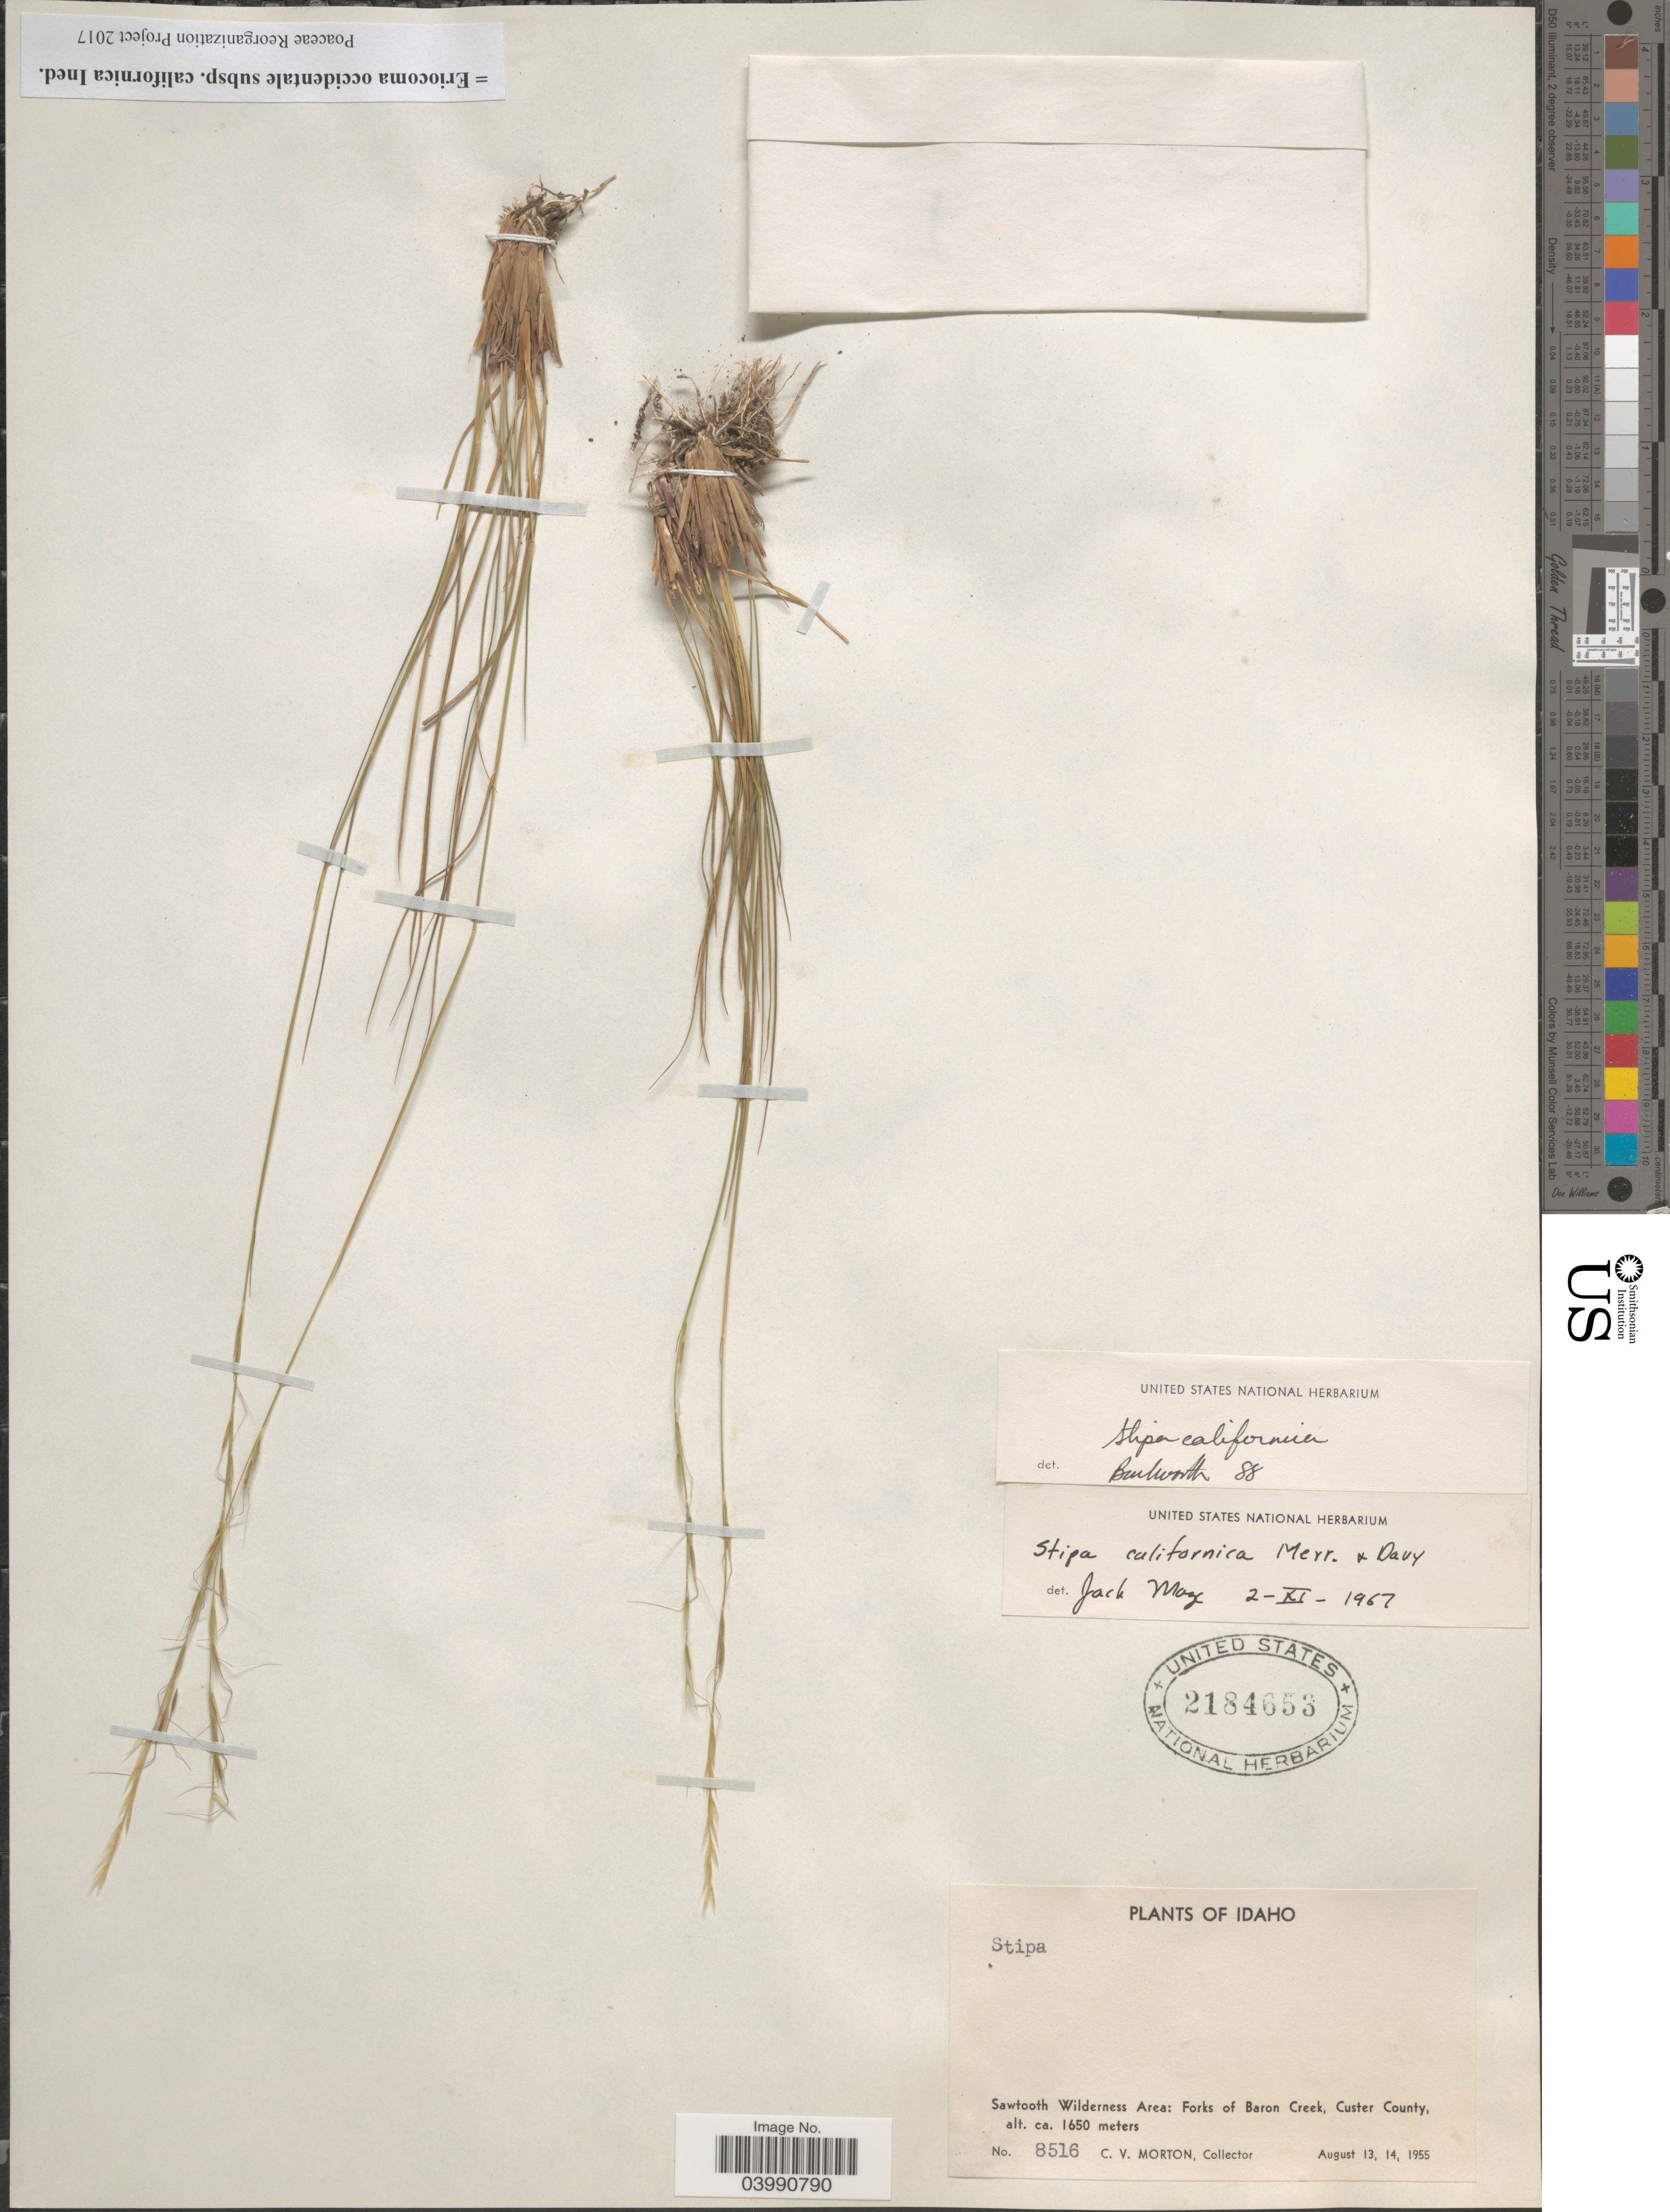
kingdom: Plantae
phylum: Tracheophyta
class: Liliopsida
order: Poales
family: Poaceae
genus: Eriocoma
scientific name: Eriocoma occidentalis subsp. californica ined.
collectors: C. V. Morton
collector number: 8516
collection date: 1955-08-13/1955-08-14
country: United States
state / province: Idaho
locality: Sawtooth Wilderness Area: Forks of Baron Creek, Custer County.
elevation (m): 1650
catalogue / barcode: US 2184653